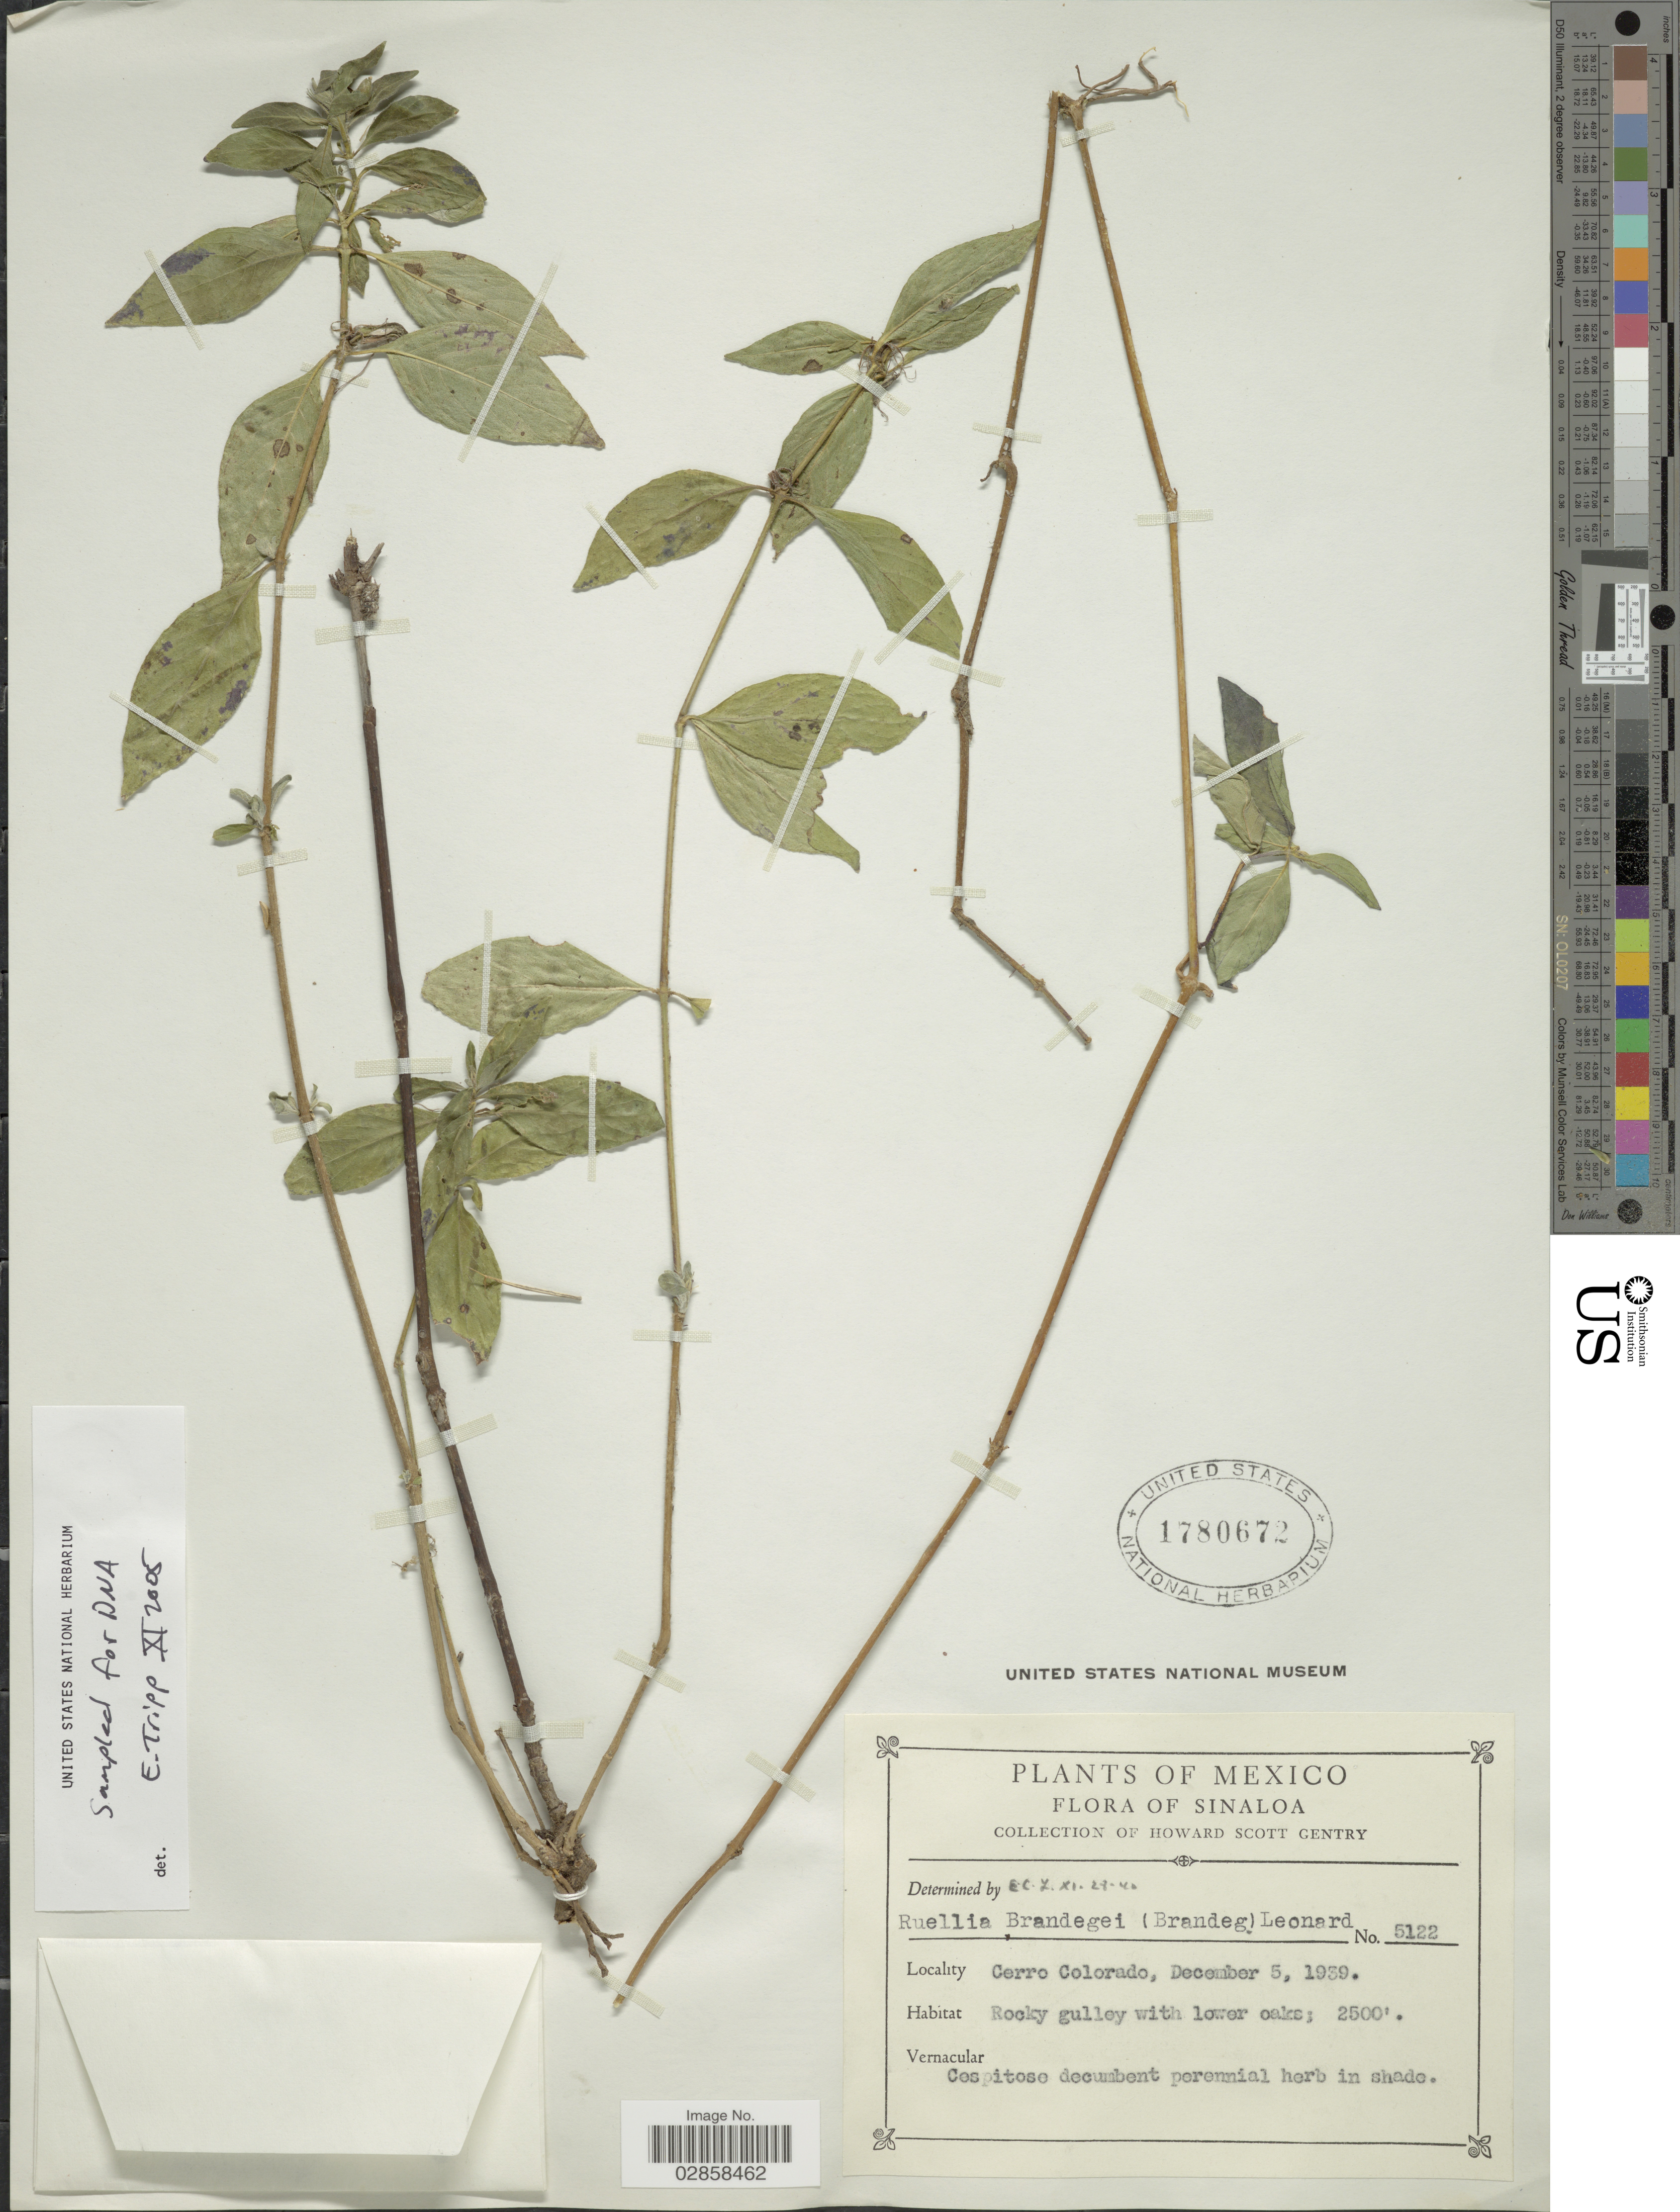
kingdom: Plantae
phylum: Tracheophyta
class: Magnoliopsida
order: Lamiales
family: Acanthaceae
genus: Ruellia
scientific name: Ruellia candida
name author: (Brandegee) Kobuski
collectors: H. S. Gentry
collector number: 5122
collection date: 1939-12-05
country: Mexico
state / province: Sinaloa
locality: Cerro Colorado.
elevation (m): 762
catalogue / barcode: US 1780672